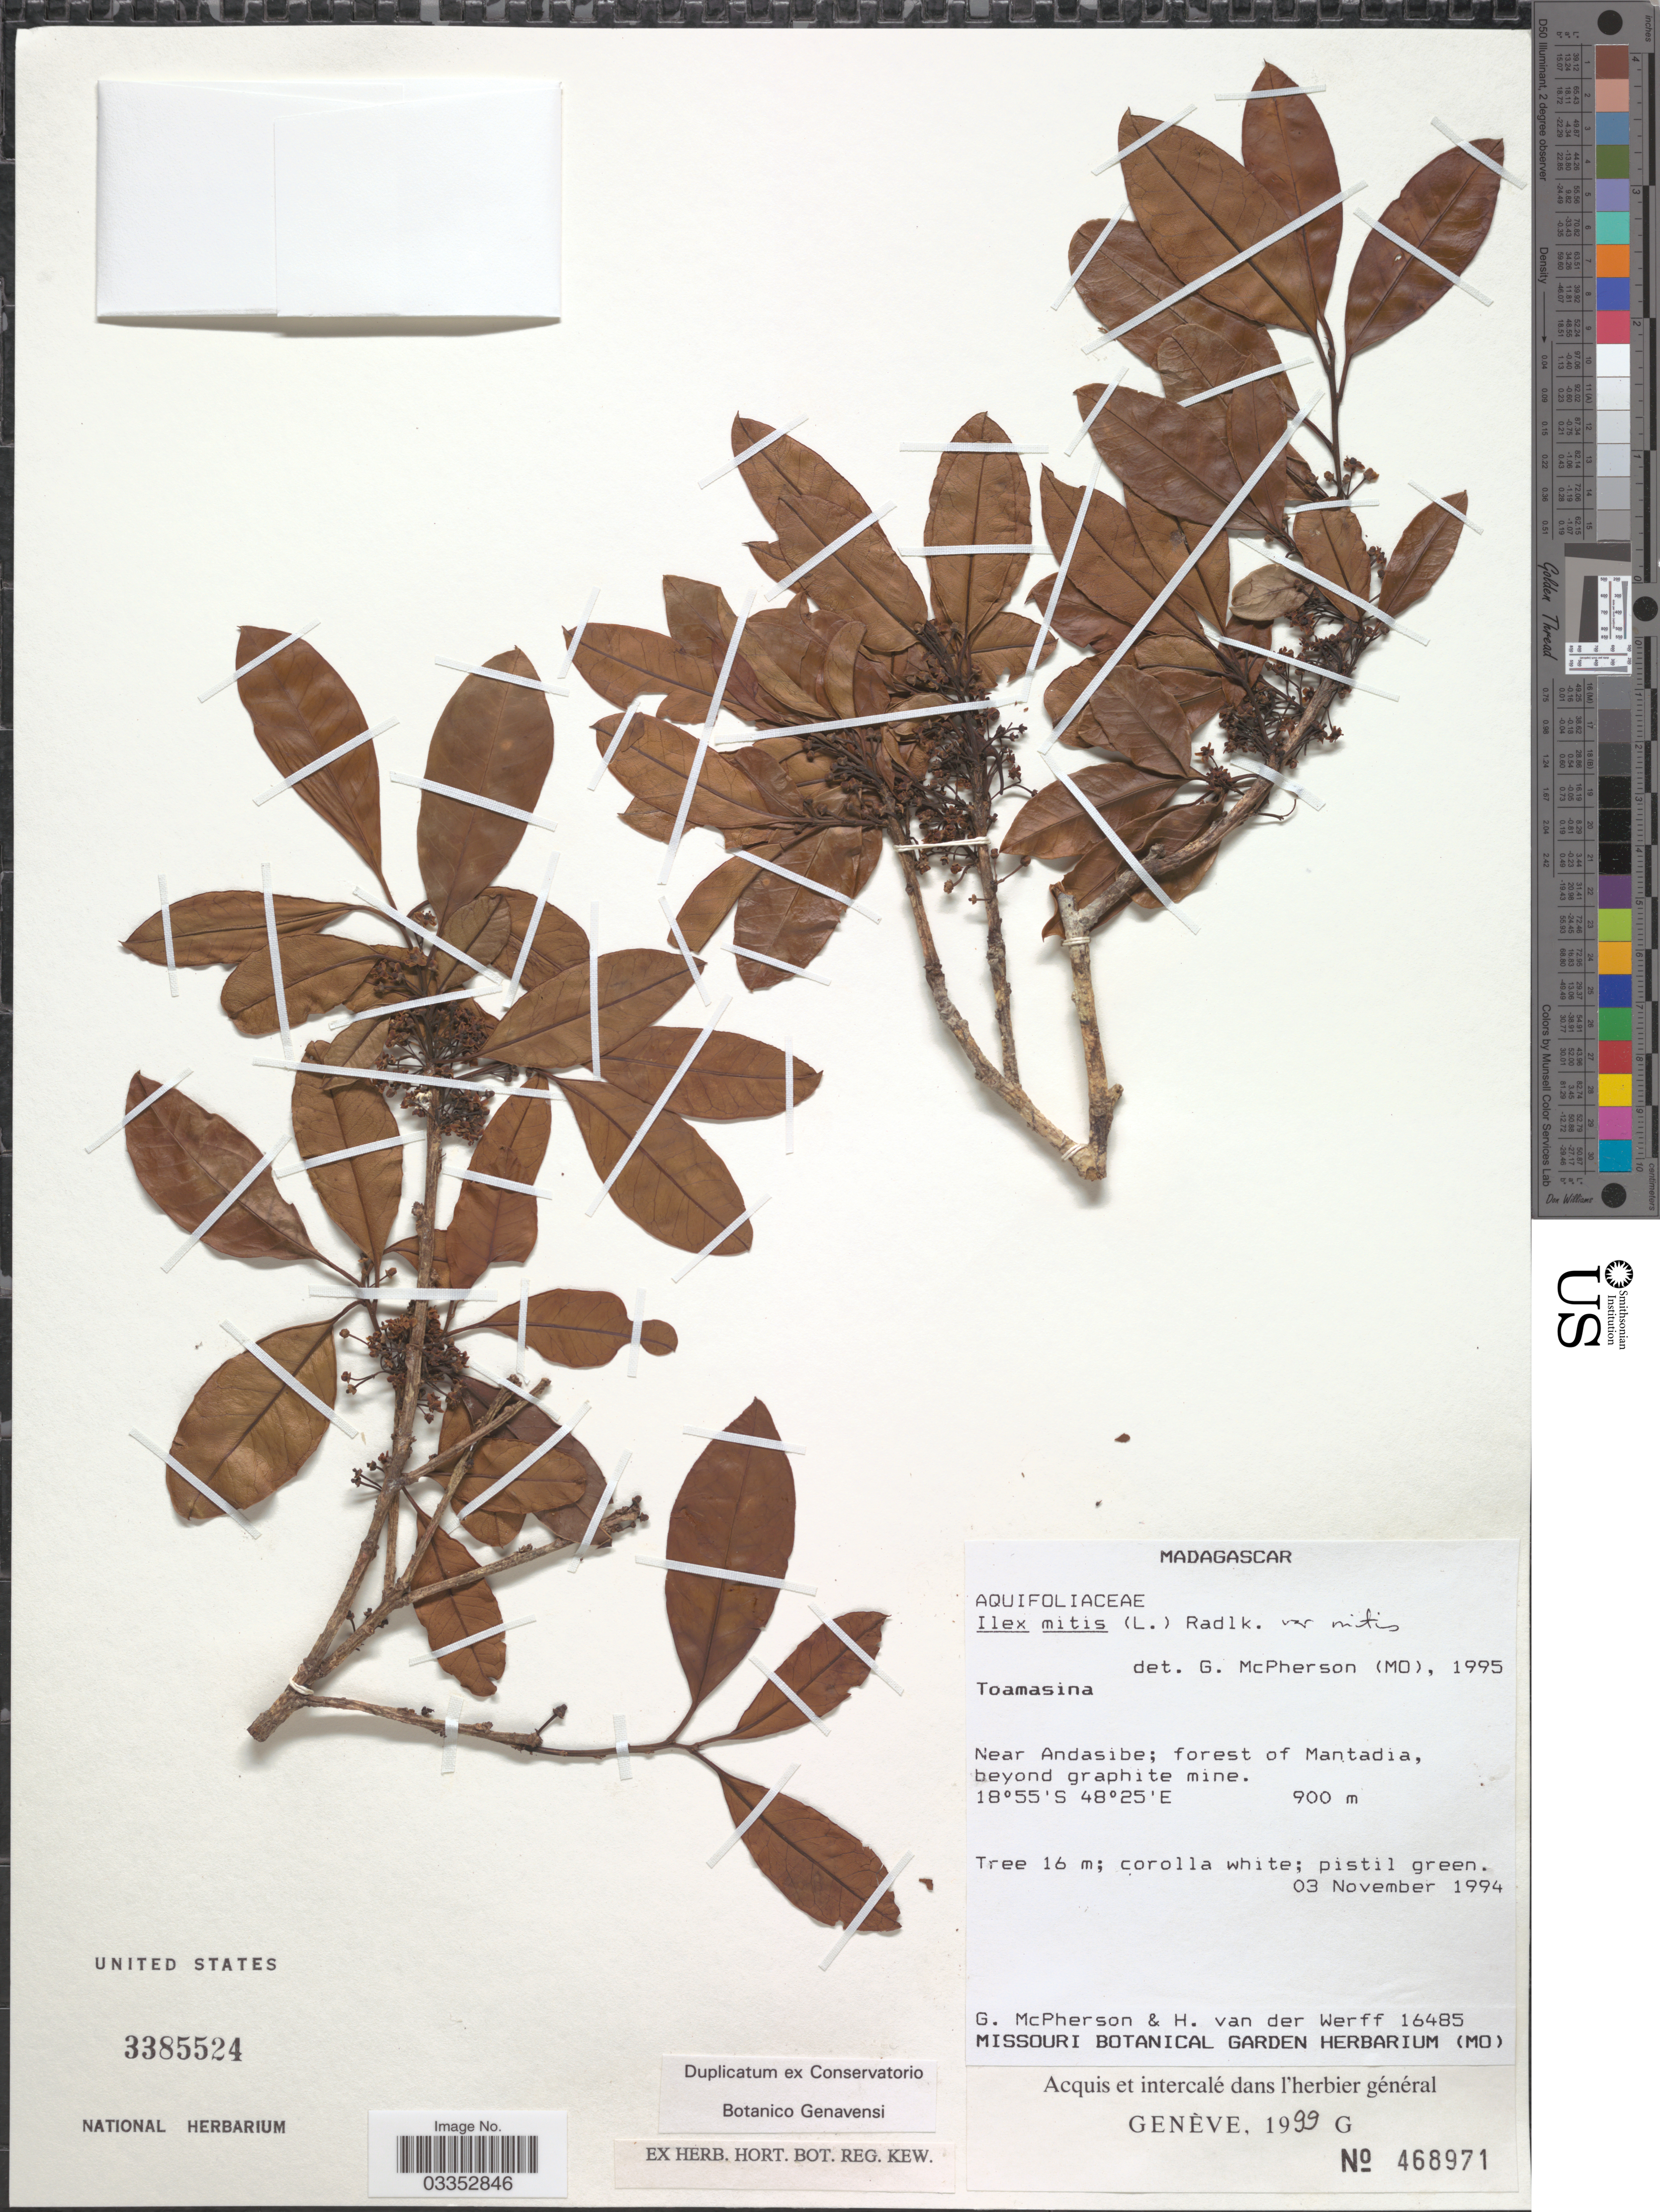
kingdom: Plantae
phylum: Tracheophyta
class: Magnoliopsida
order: Aquifoliales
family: Aquifoliaceae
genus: Ilex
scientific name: Ilex mitis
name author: (L.) Radlk.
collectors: G. McPherson & H. van der Werff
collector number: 16485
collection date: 1994-11-03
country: Madagascar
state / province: Alaotra Mangoro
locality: Near Andasibe; forest of Mantadia.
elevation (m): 900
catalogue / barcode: US 3385524